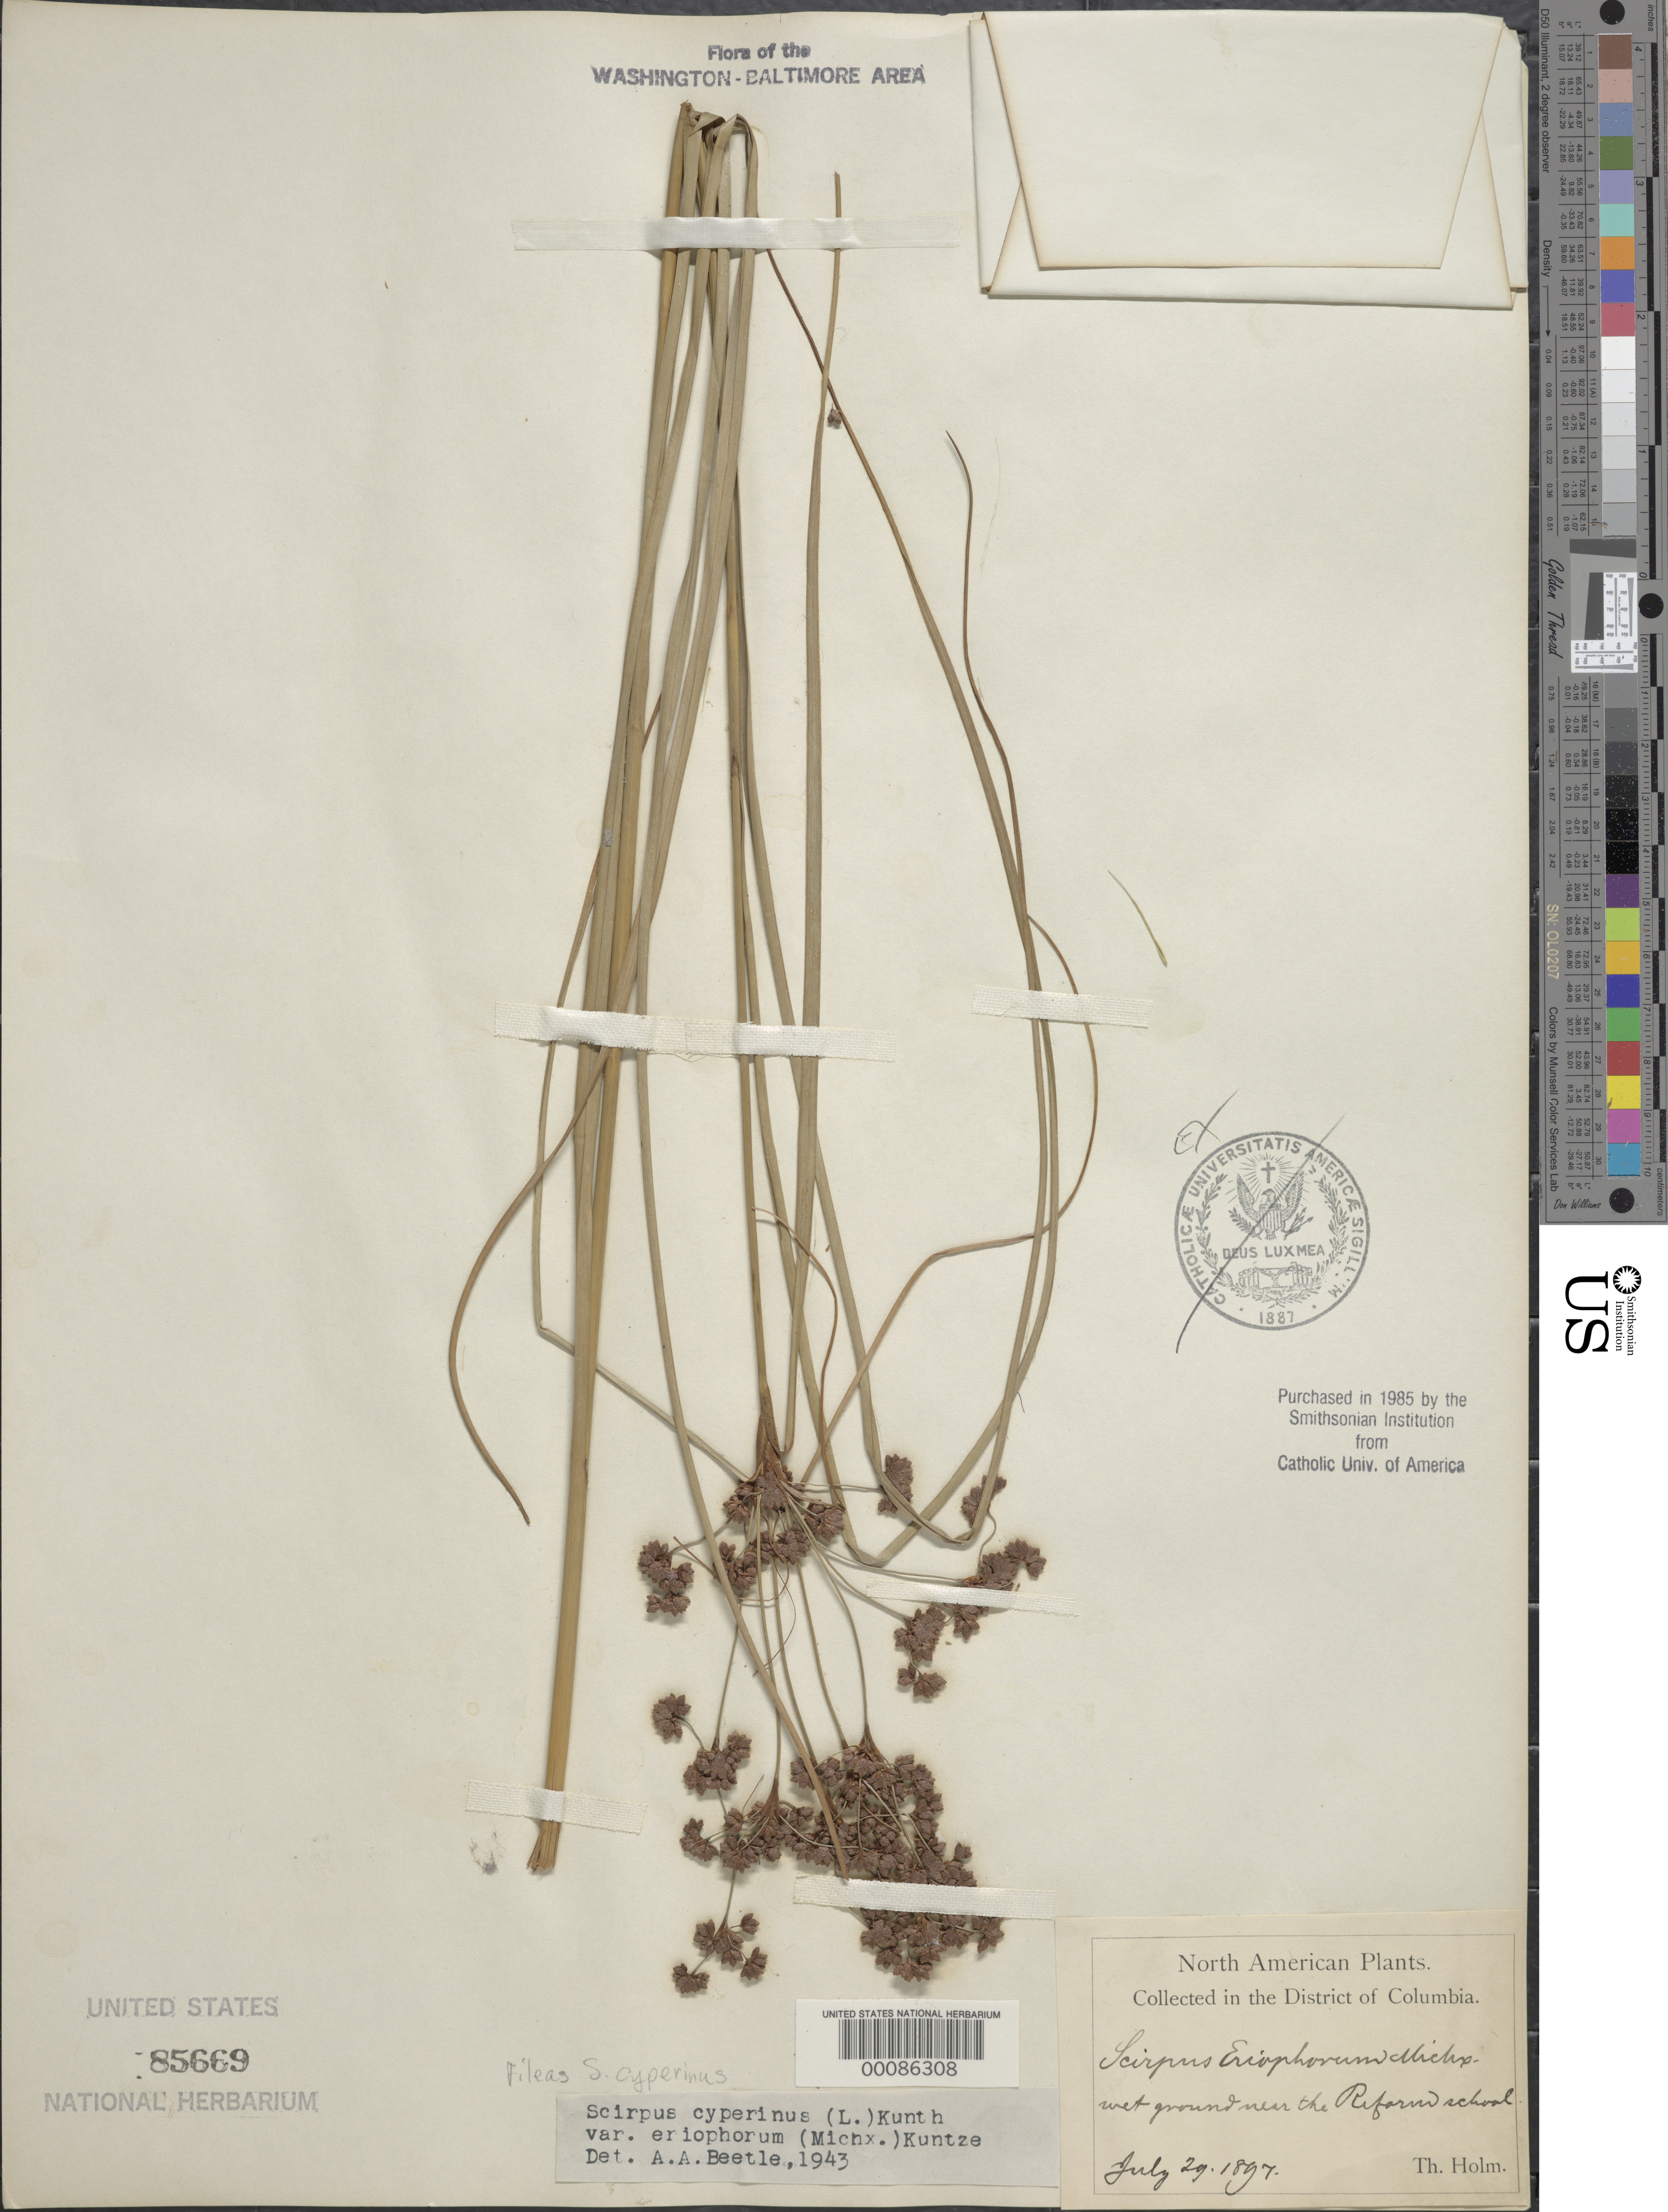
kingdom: Plantae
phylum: Tracheophyta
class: Liliopsida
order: Poales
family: Cyperaceae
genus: Scirpus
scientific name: Scirpus cyperinus (L.) Kunth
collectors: T. Holm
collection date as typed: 29 Jul 1897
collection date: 1897-07-29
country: United States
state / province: District of Columbia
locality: Near Reform School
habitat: Wet ground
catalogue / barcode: US 85669